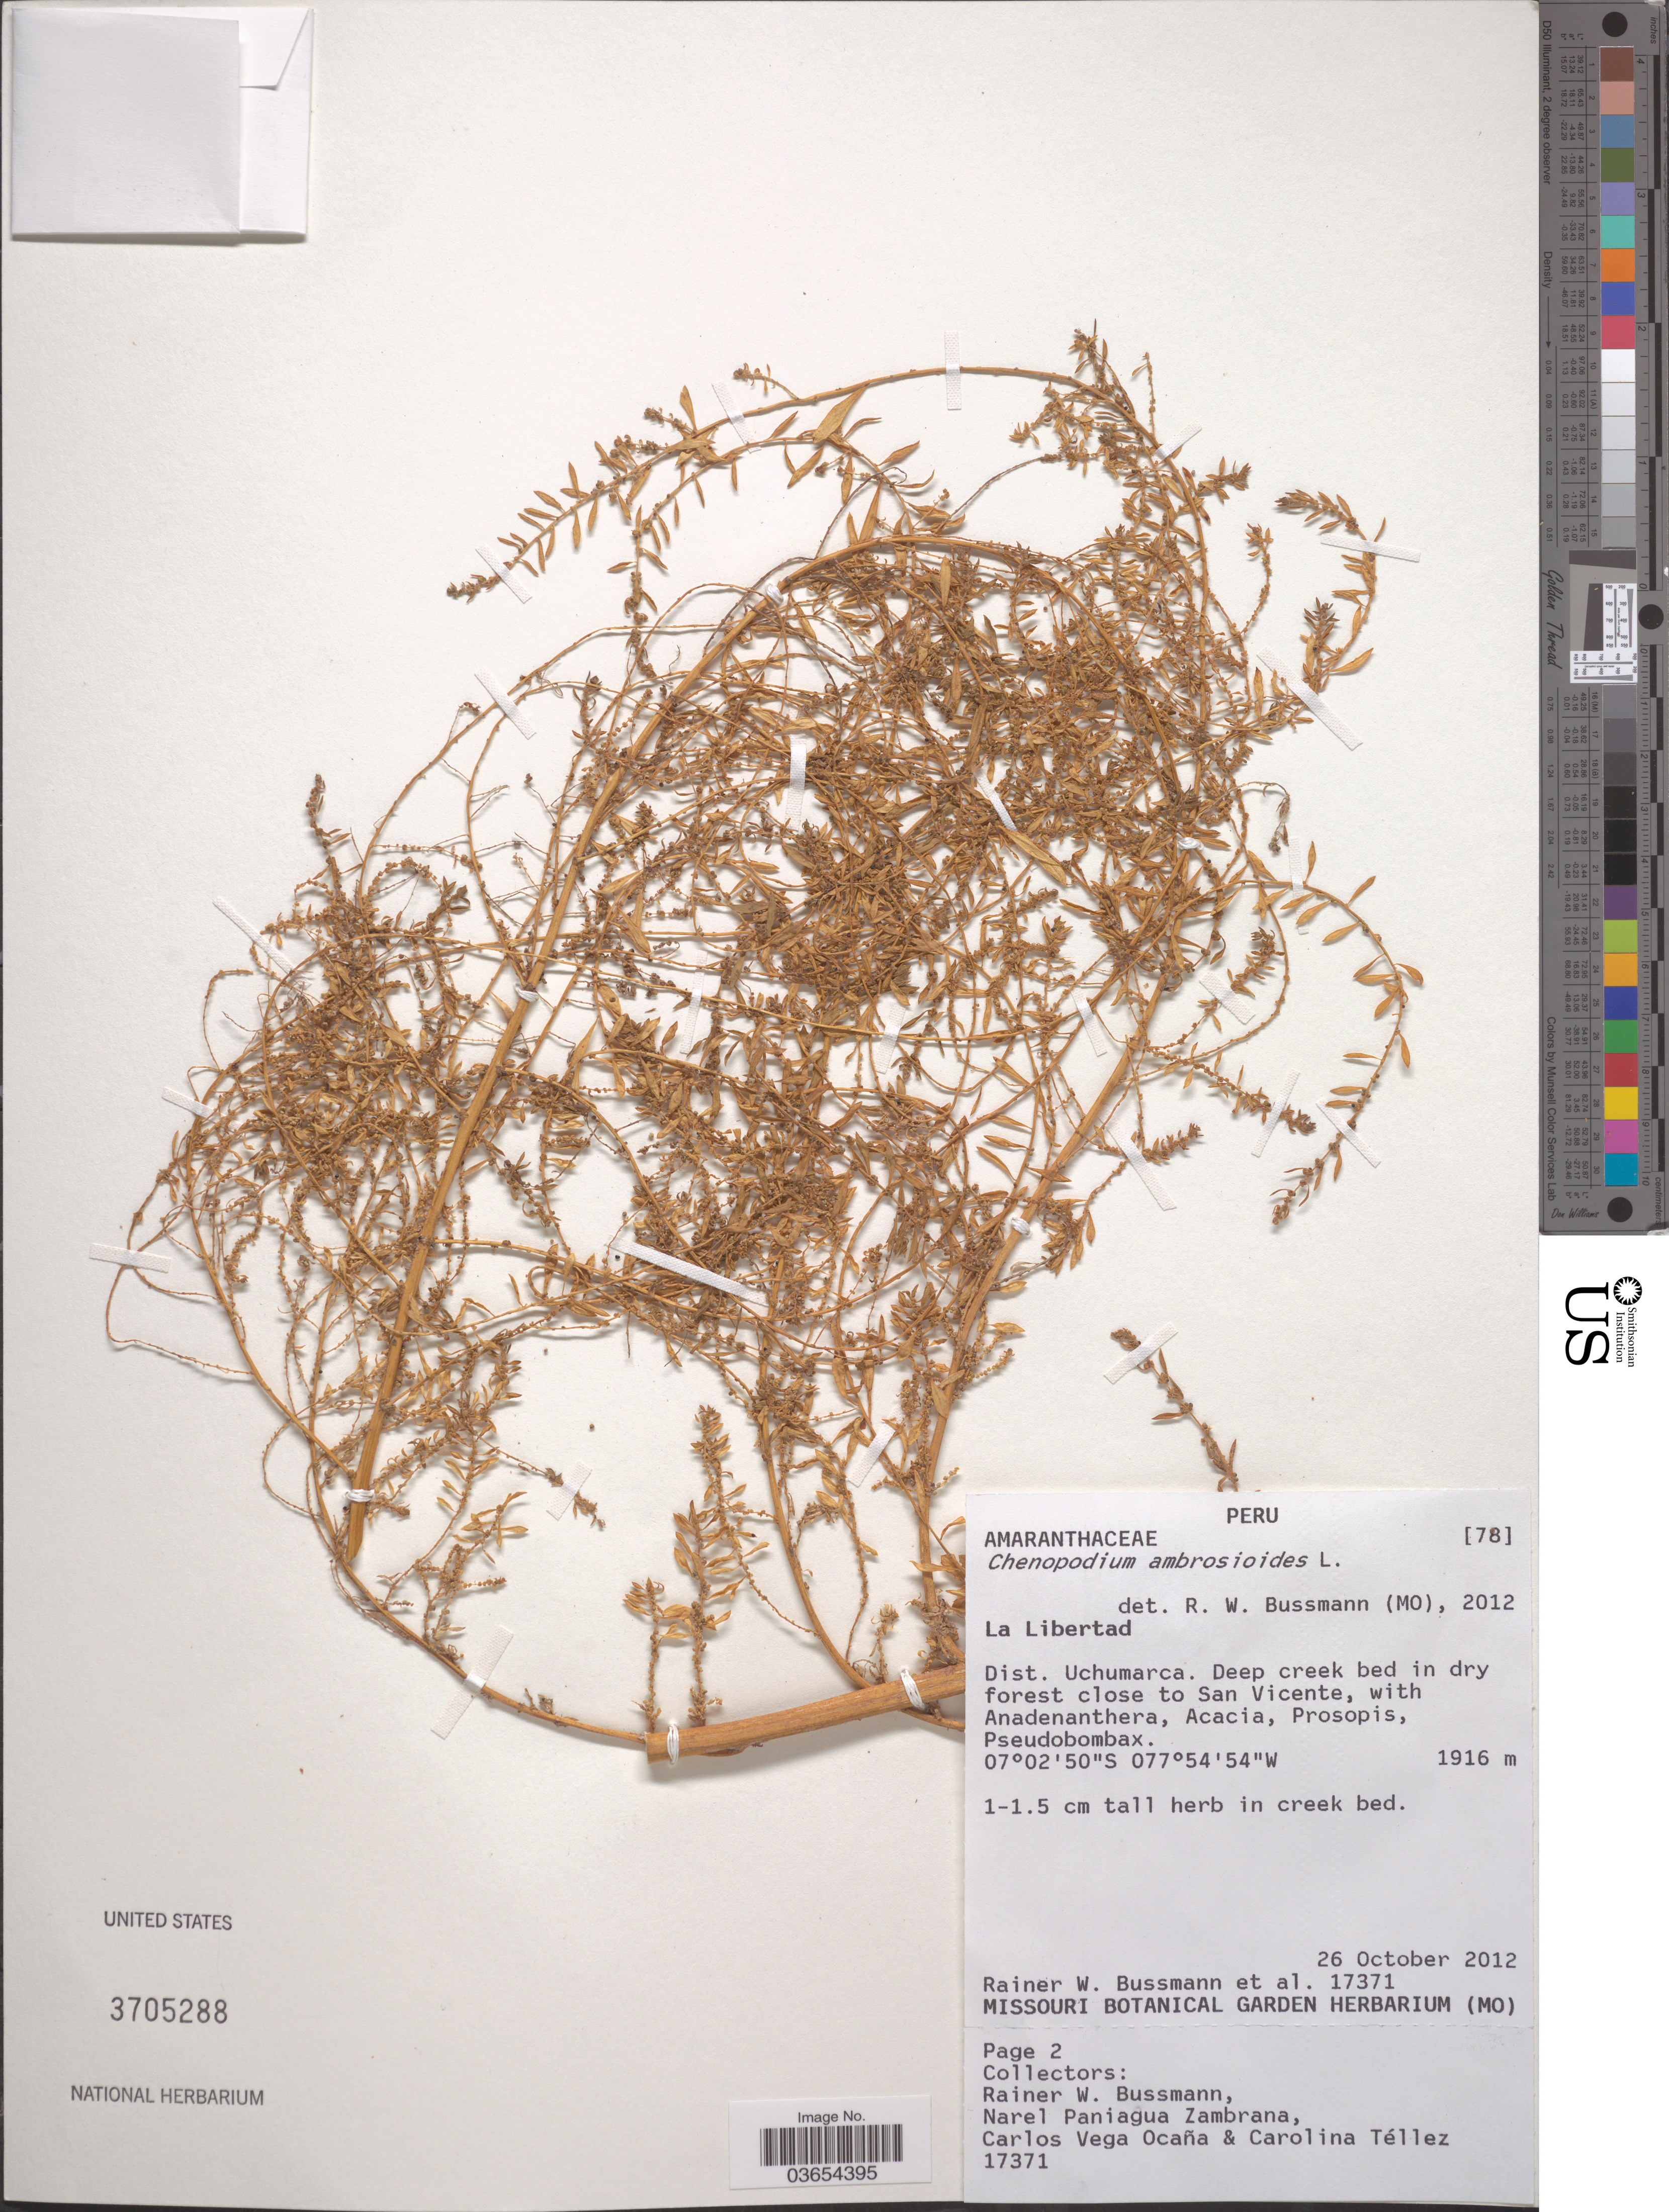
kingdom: Plantae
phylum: Tracheophyta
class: Magnoliopsida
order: Caryophyllales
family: Amaranthaceae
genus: Chenopodium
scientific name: Chenopodium ambrosioides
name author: L.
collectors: R. W. Bussmann, N. Zambrana, C. Vega & C. Téllez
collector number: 17371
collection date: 2012-10-26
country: Peru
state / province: La Libertad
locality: Dist. Uchumarca. Deep creek bed in dry forest close to San Vicente.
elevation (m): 1916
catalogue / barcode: US 3705288